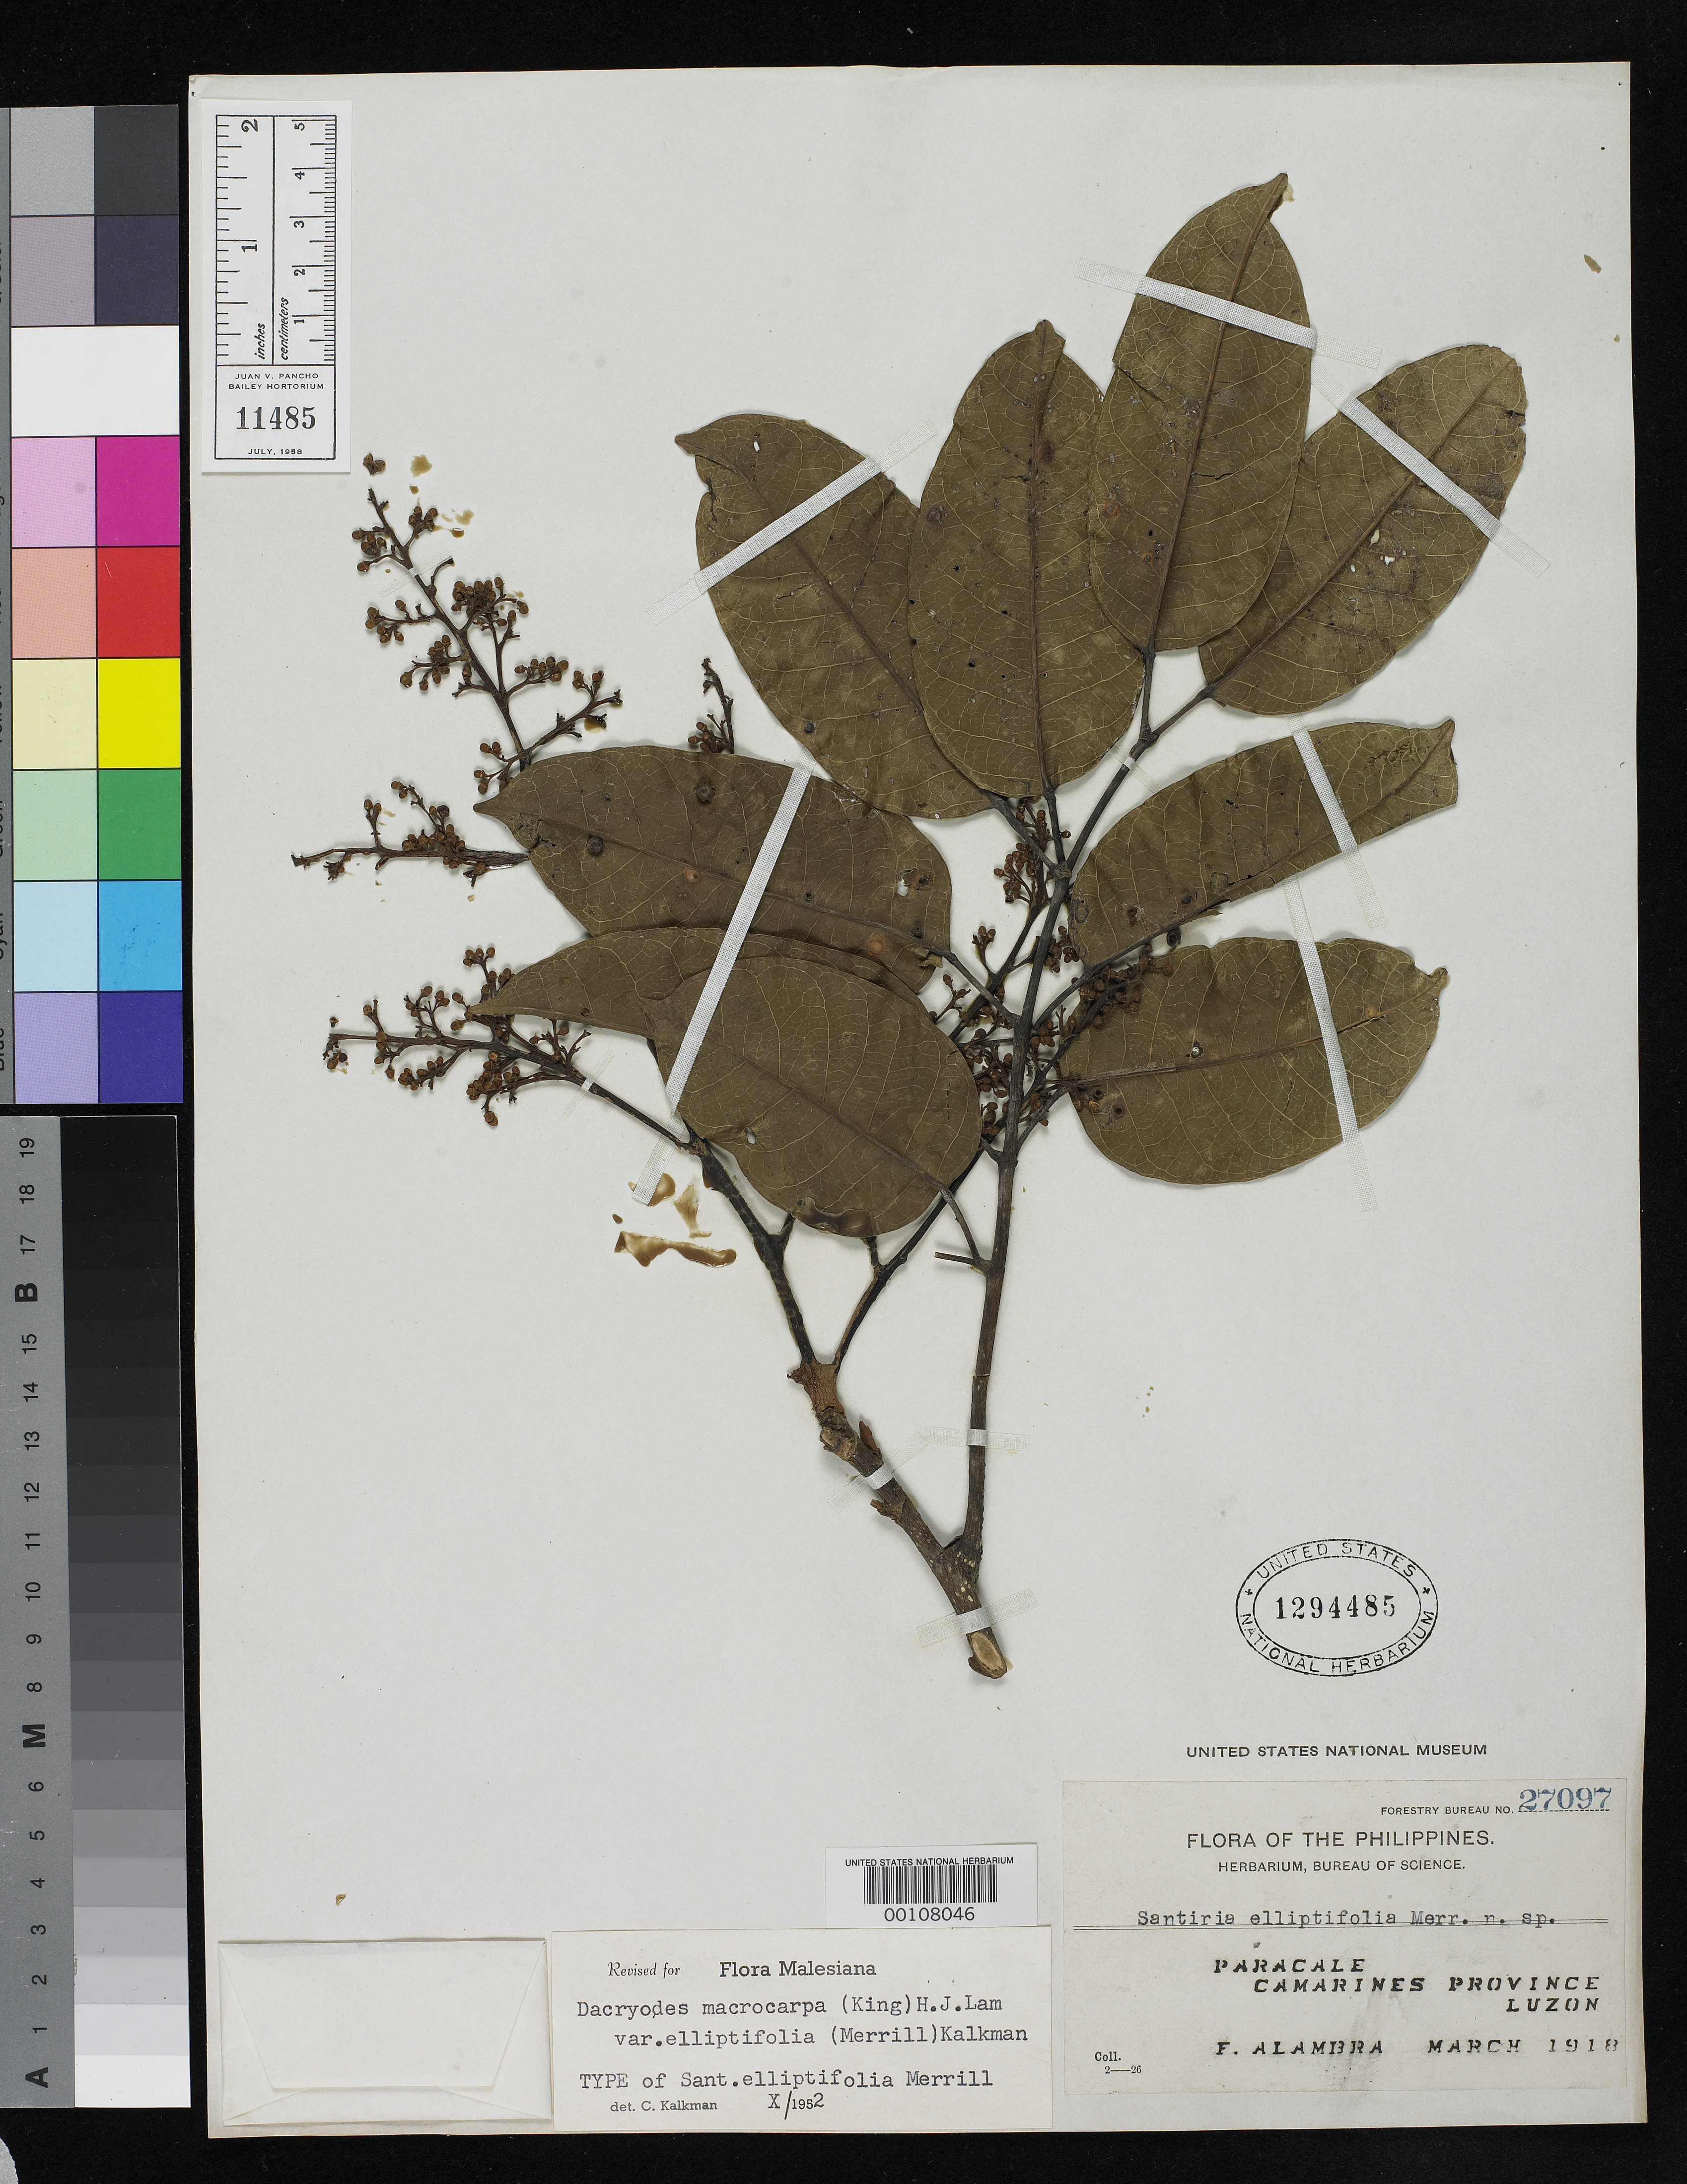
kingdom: Plantae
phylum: Tracheophyta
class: Magnoliopsida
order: Sapindales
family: Burseraceae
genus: Santiria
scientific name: Santiria elliptifolia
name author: Merr.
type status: Isotype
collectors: F. Alambra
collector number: For. Bur. 27097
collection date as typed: Mar 1918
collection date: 1918-03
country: Philippines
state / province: Bicol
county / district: Camarines Norte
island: Luzon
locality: Paracale.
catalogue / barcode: US 1294485